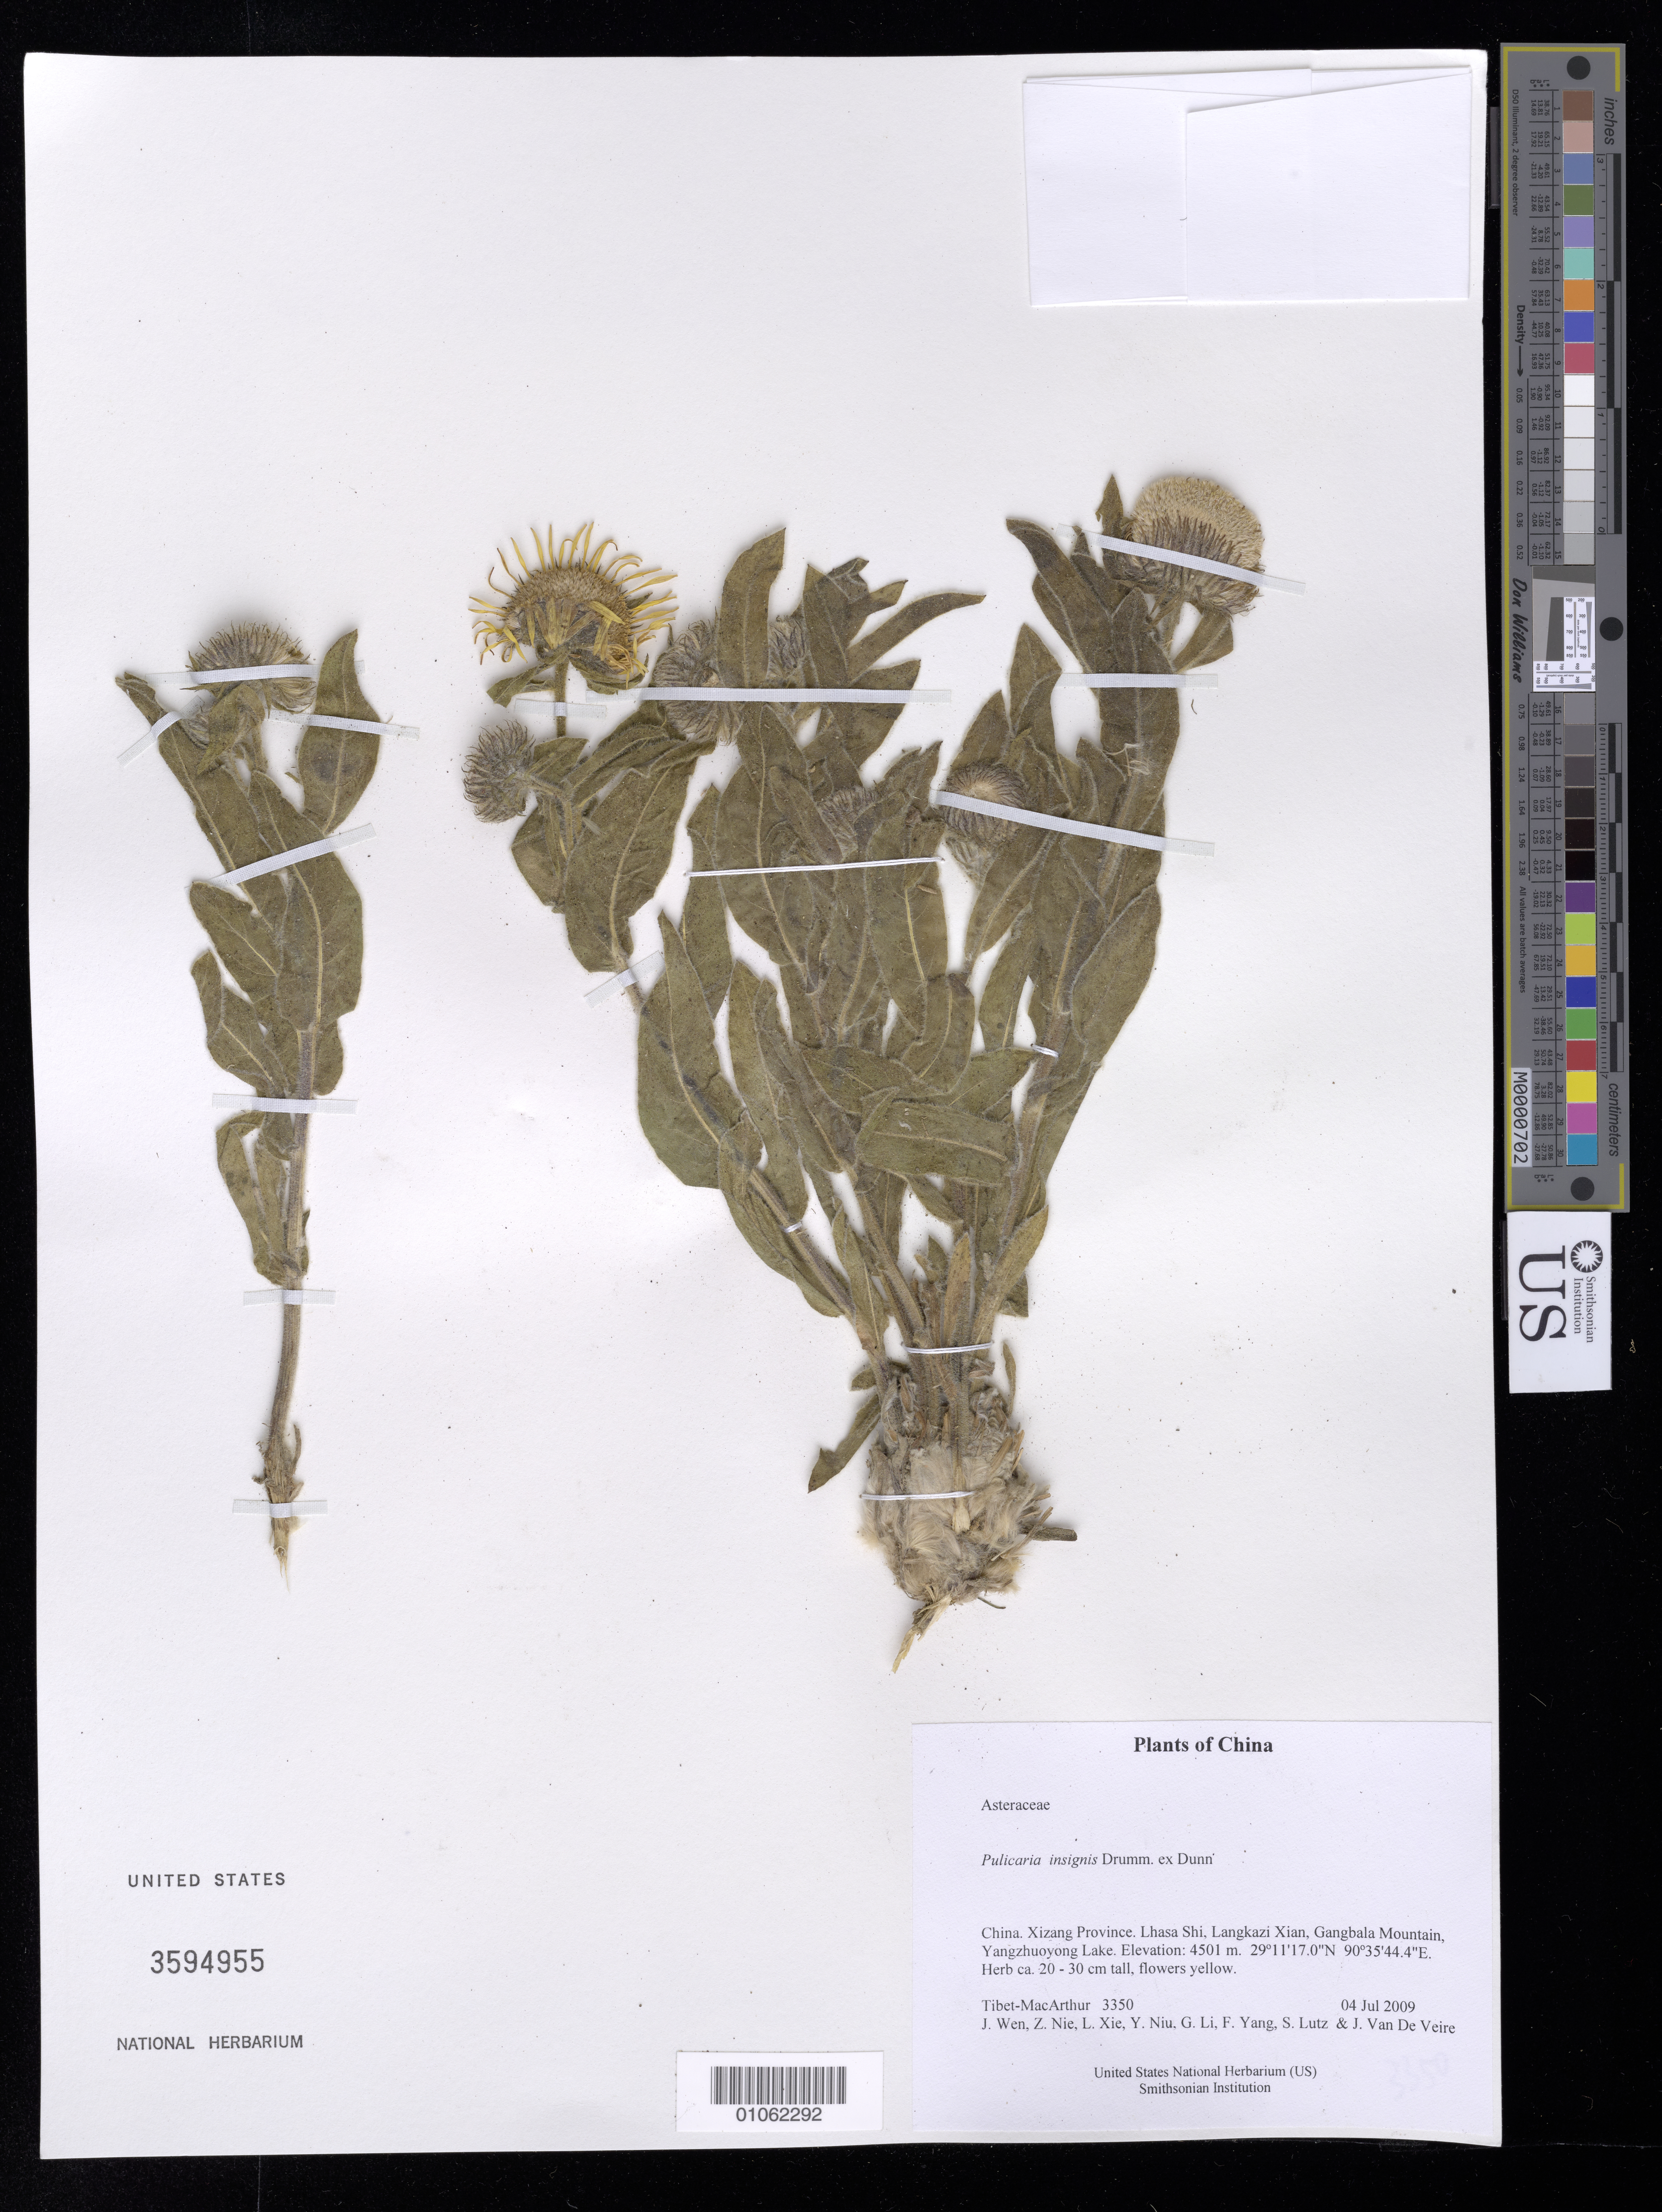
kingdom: Plantae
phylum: Tracheophyta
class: Magnoliopsida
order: Asterales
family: Asteraceae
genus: Pulicaria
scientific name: Pulicaria insignis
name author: Drummond ex Dunn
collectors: Tibet-MacArthur, J. Wen, Z. Nie, L. Xie, Y. Niu, G. Li, F. Yang, S. Lutz & J. Van De Veire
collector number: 3350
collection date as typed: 04 Jul 2009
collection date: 2009-07-04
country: China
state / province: Xizang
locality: Lhasa Shi, Langkazi Xian, Gangbala Mountain, Yangzhuoyong Lake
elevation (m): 4501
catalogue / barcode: US 3594955